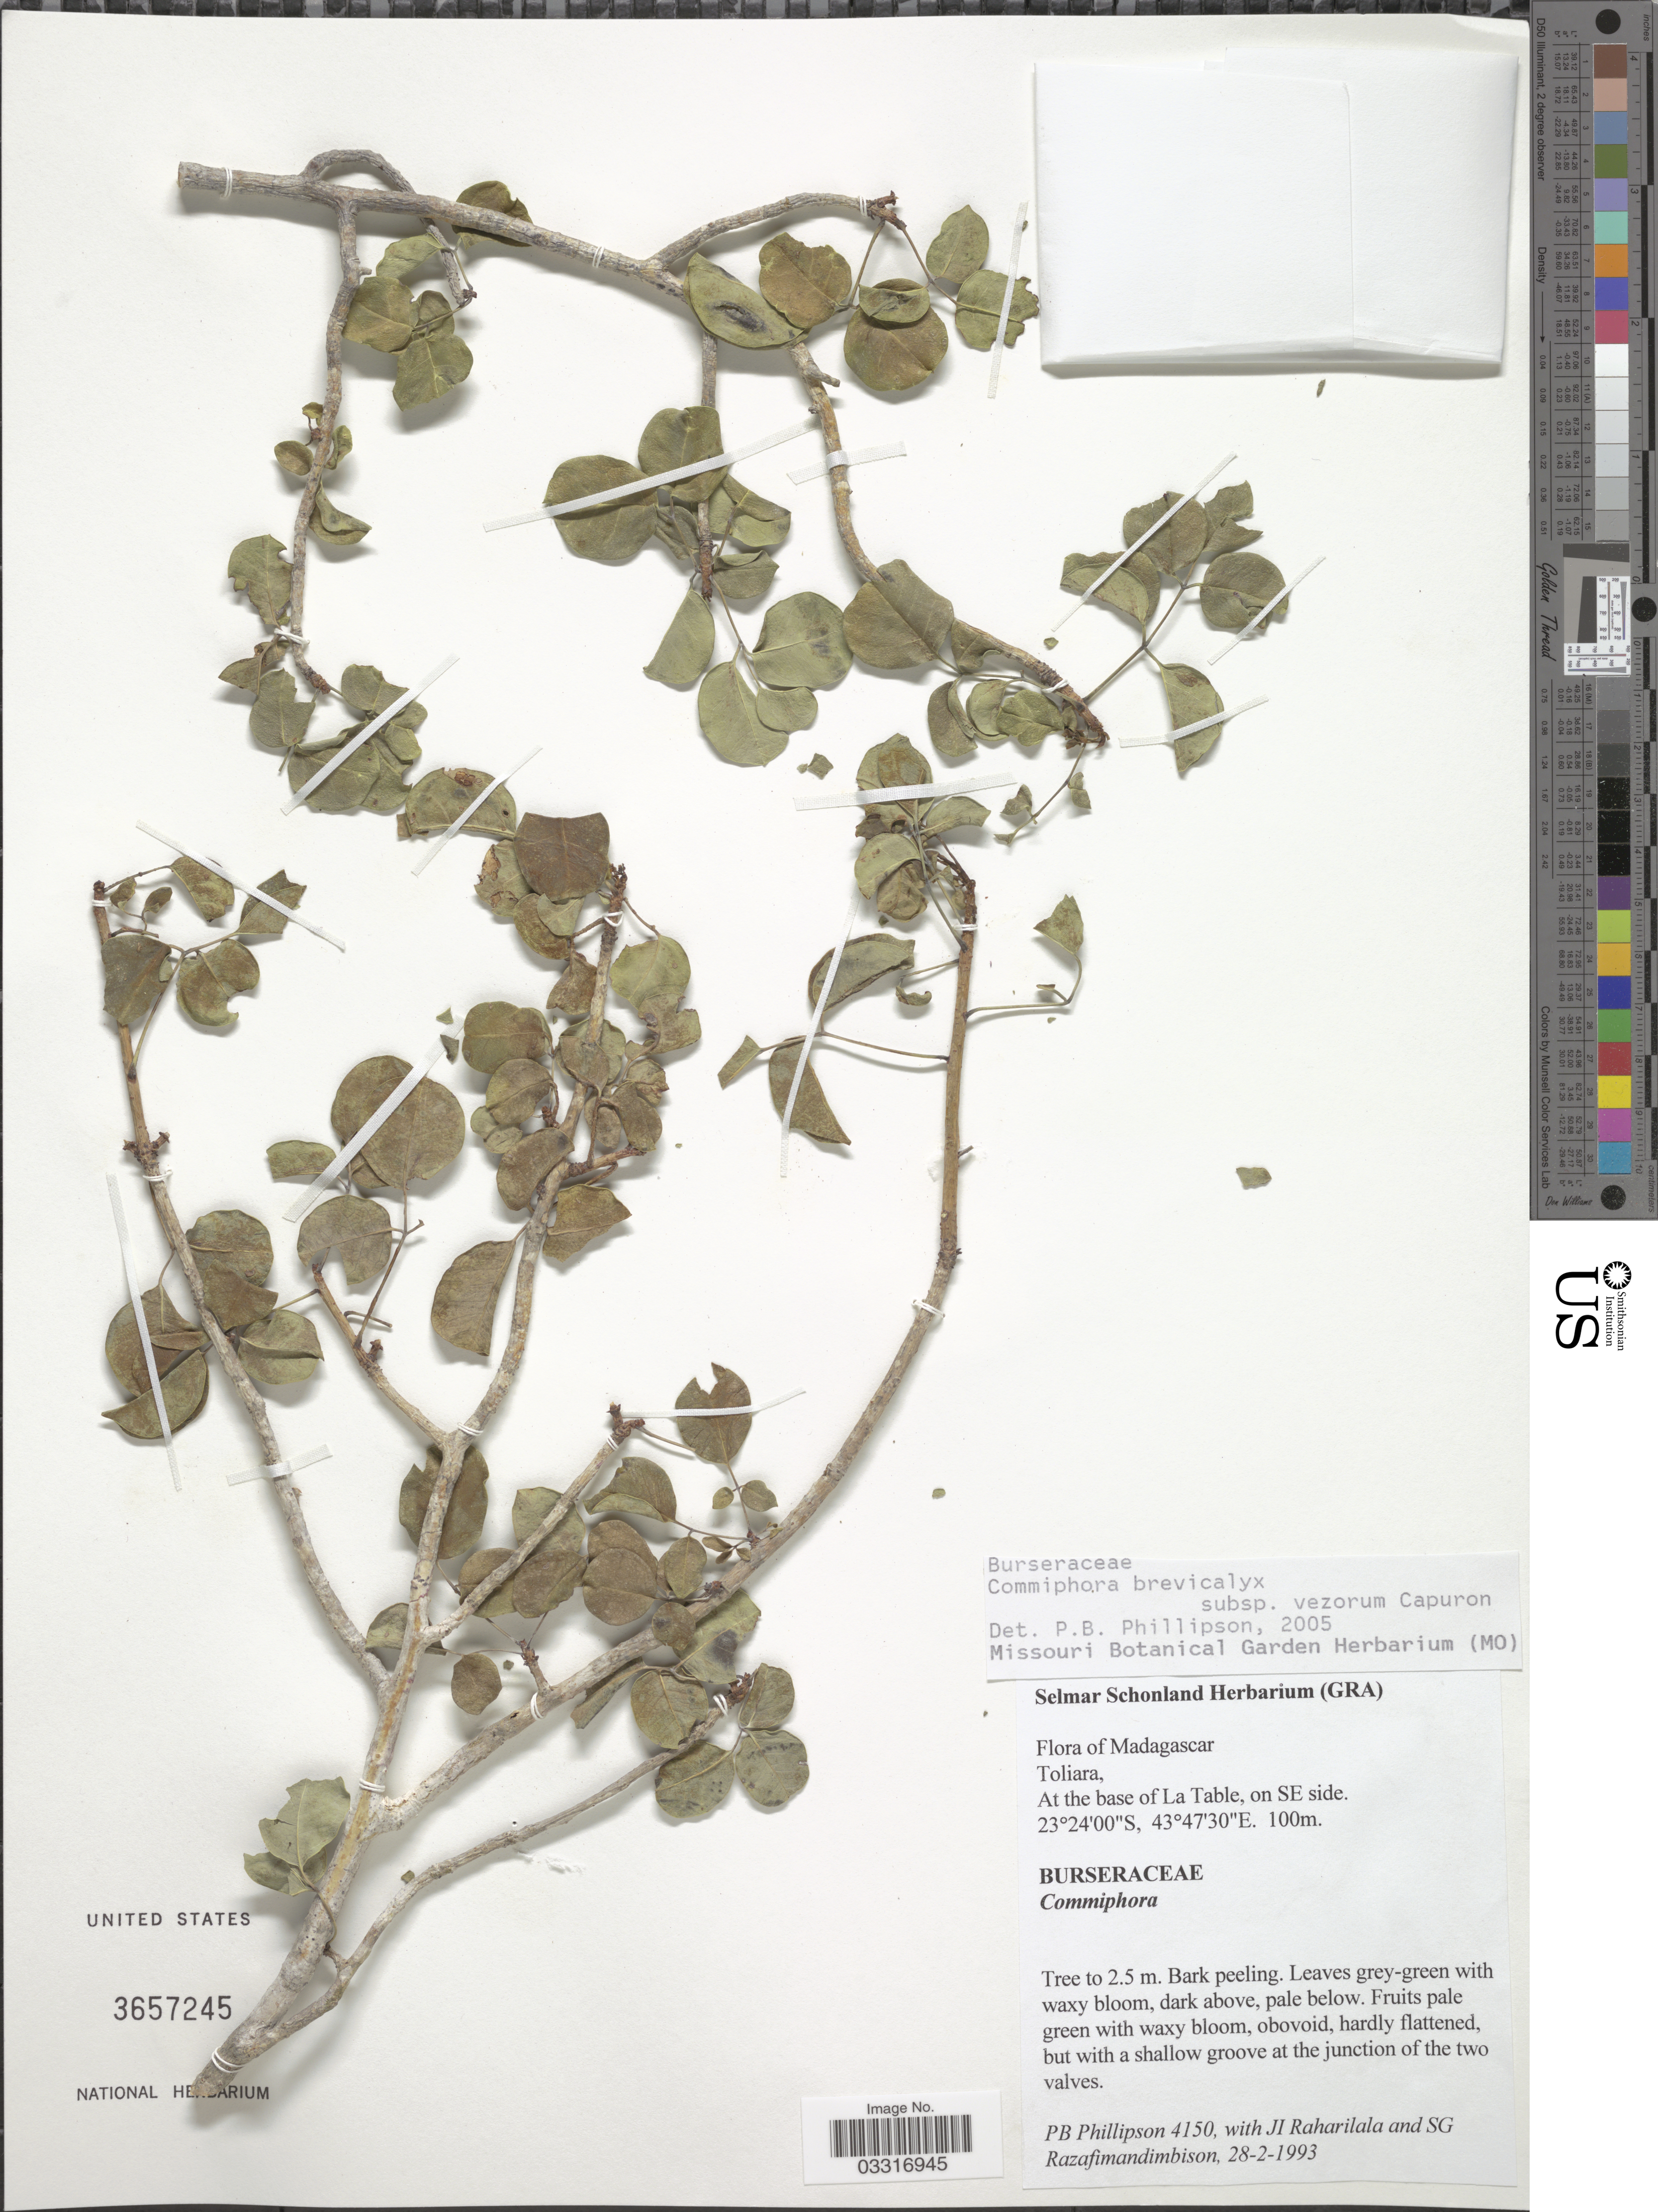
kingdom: Plantae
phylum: Tracheophyta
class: Magnoliopsida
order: Sapindales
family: Burseraceae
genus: Commiphora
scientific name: Commiphora brevicalyx subsp. vezorum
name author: Capuron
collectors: P. B. Phillipson, J. I. Raharilala & S. G. Razafimandimbison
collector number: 4150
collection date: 1993-02-28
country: Madagascar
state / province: Atsimo-Andrefana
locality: At the base of La Table, on SE side.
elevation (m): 100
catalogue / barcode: US 3657245